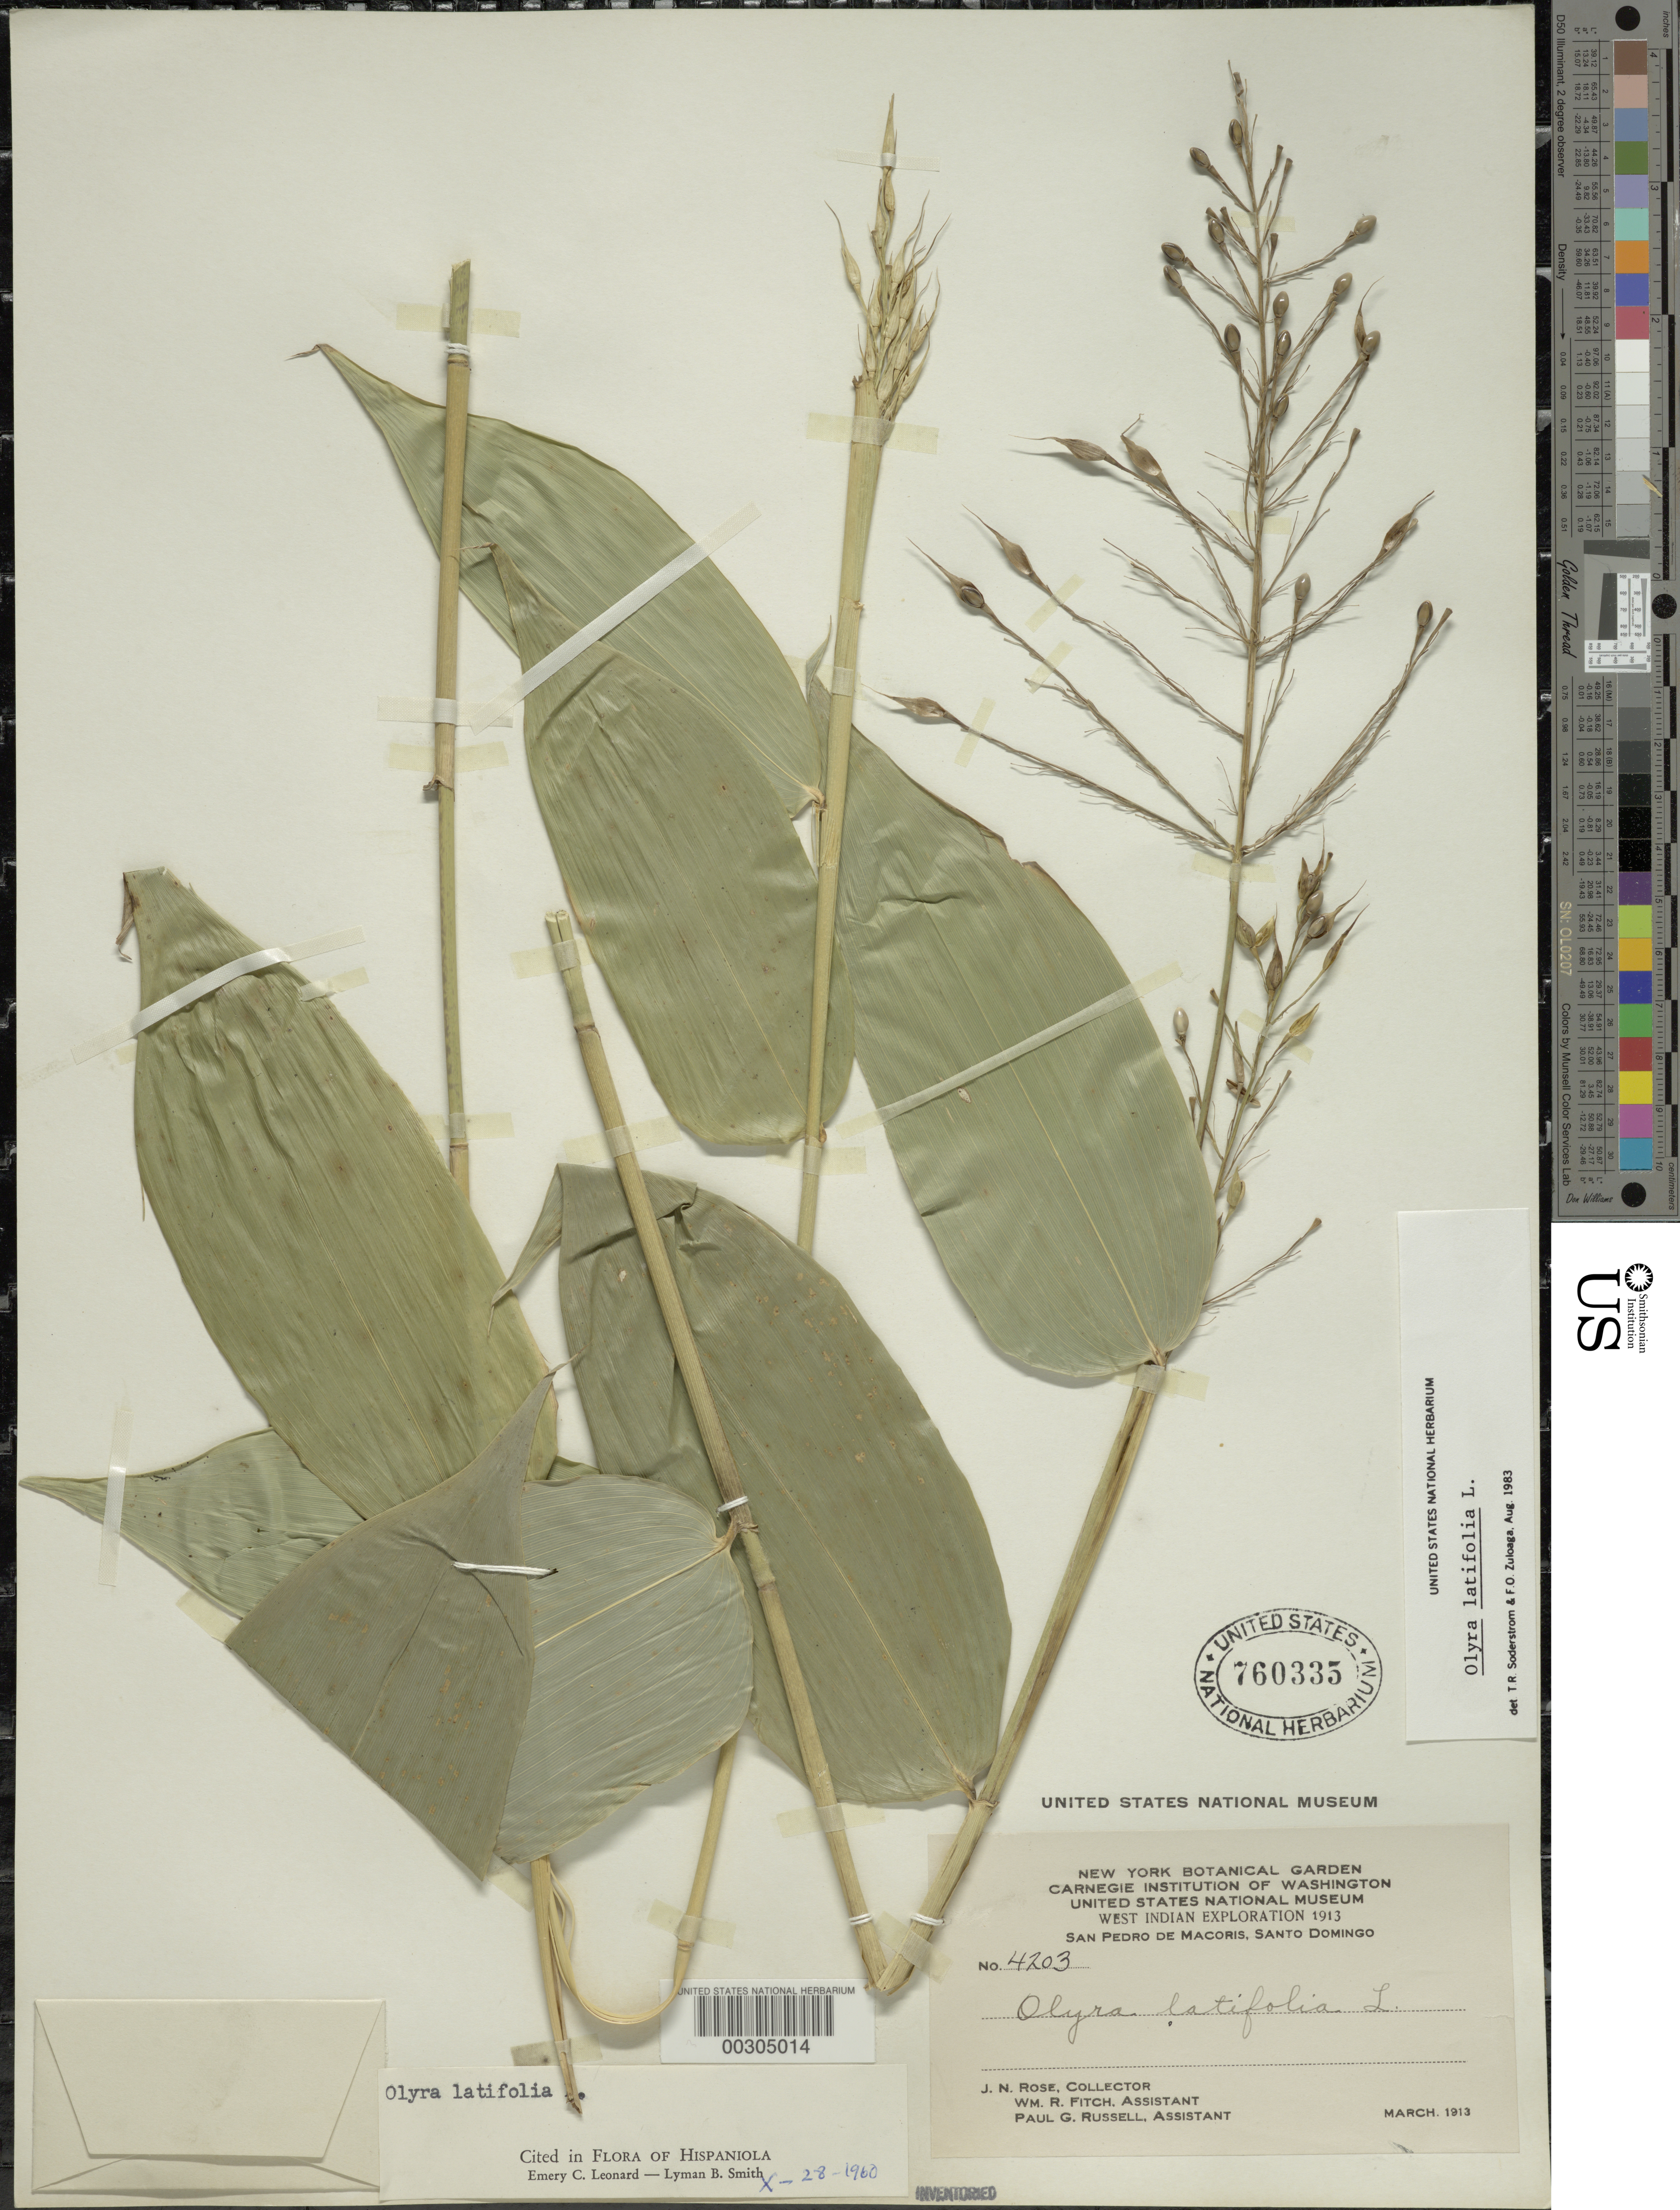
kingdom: Plantae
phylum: Tracheophyta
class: Liliopsida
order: Poales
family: Poaceae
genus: Olyra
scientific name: Olyra latifolia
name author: L.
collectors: J. N. Rose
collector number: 4203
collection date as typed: Mar 1913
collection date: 1913-03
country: Dominican Republic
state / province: San Pedro de Macorís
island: Hispaniola Island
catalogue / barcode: US 760335